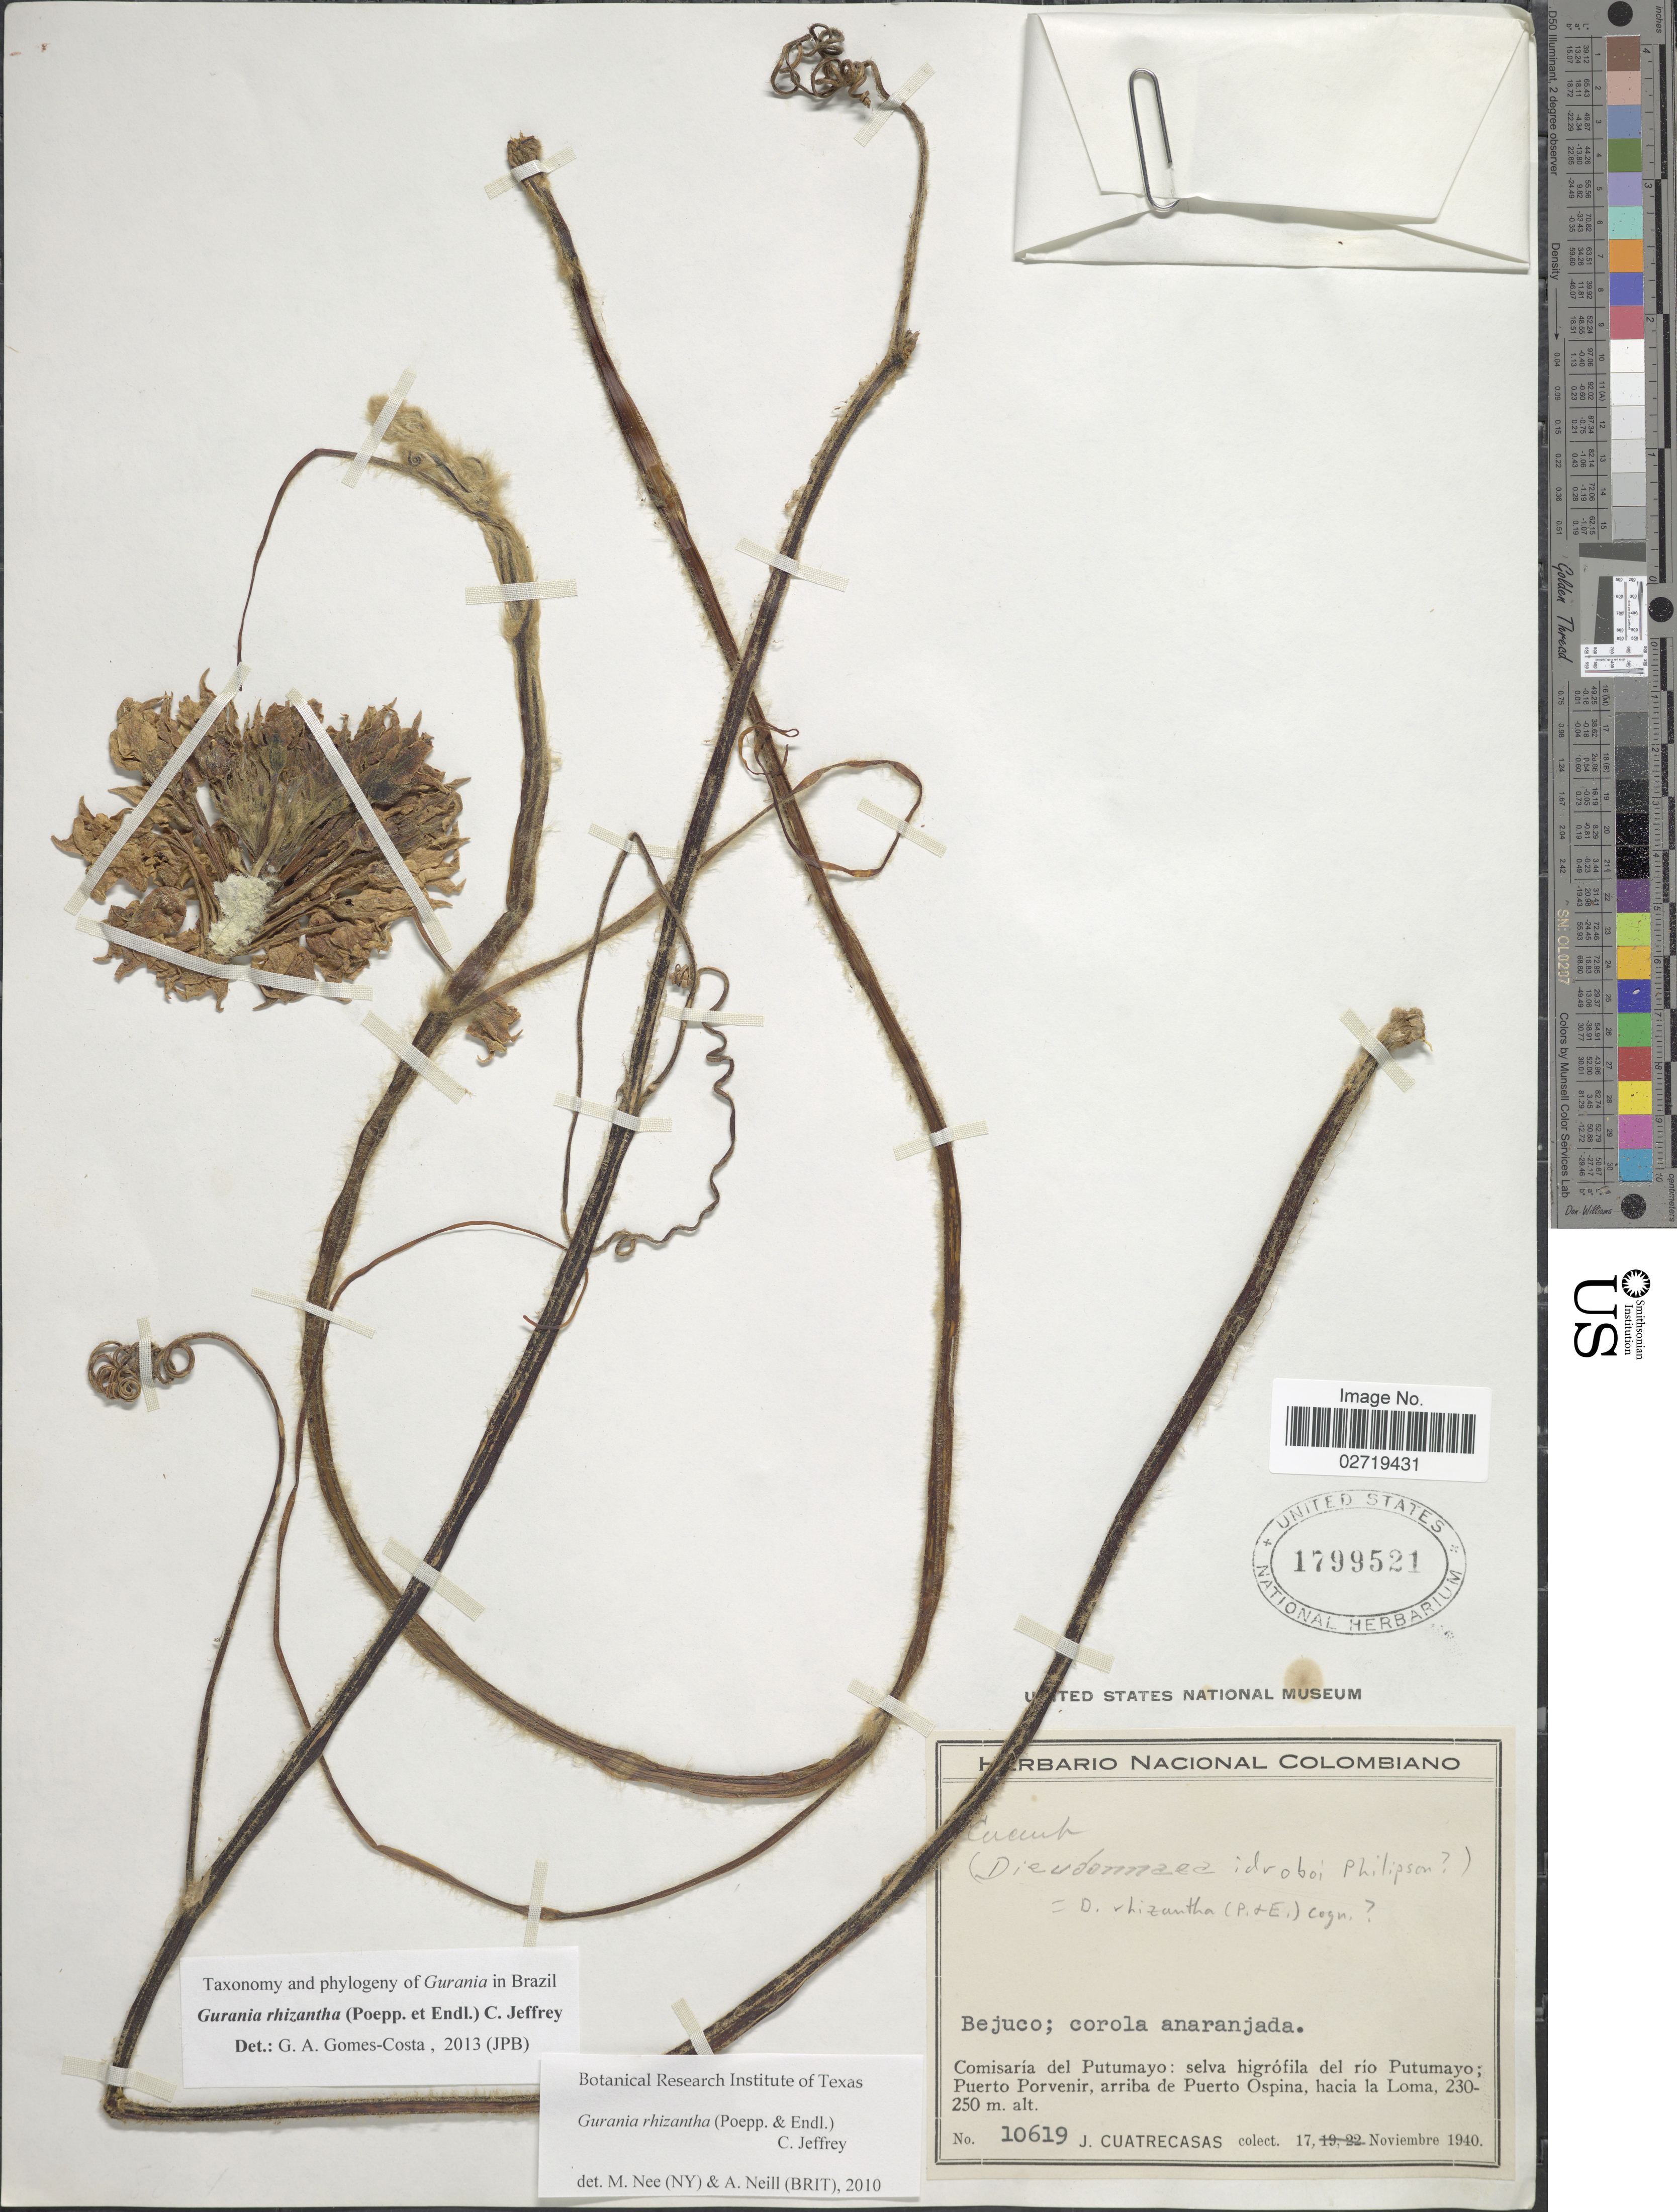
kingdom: Plantae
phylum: Tracheophyta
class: Magnoliopsida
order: Cucurbitales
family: Cucurbitaceae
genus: Gurania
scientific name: Gurania rhizantha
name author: (Poepp. & Endl.) C. Jeffrey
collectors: J. Cuatrecasas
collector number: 10619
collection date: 1940-11-17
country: Colombia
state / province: Putumayo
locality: Comosaría del Putumayo: selva higrófila del río Putumayo; Puerto Porvenir, arriba de Puerto Ospina, hacia la Loma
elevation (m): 230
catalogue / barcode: US 1799521